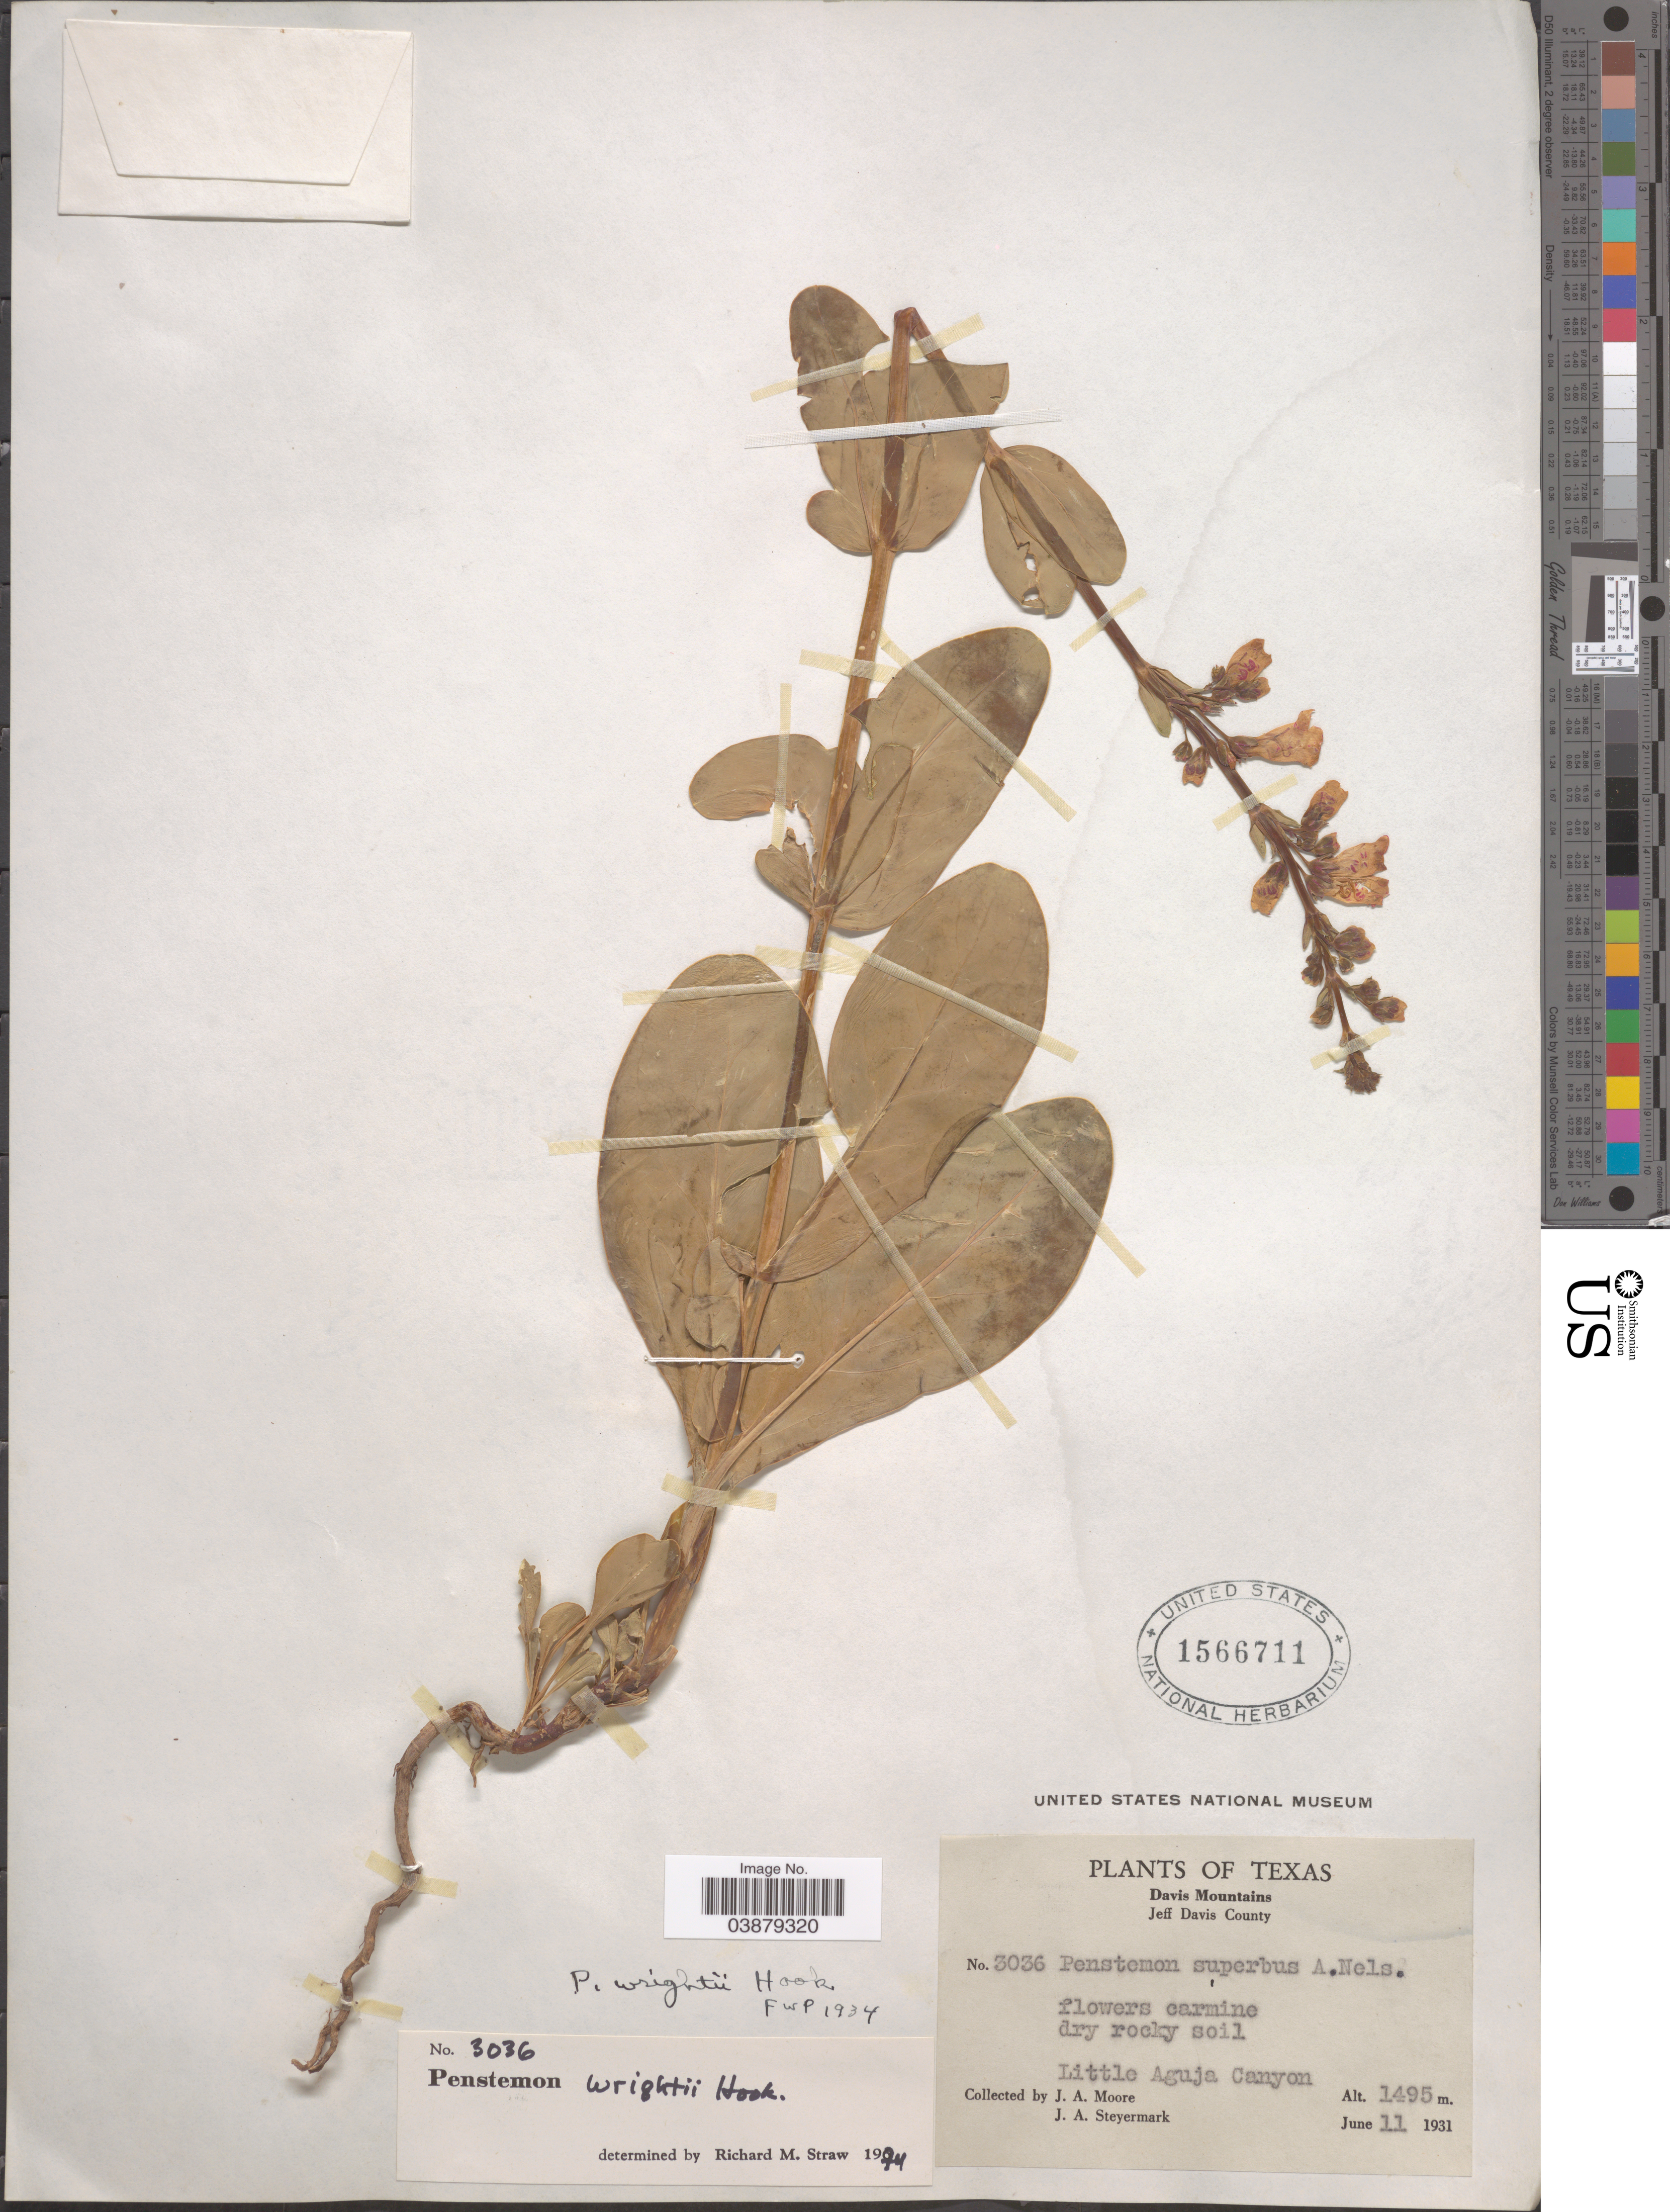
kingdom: Plantae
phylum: Tracheophyta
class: Magnoliopsida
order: Lamiales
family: Plantaginaceae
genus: Penstemon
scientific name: Penstemon wrightii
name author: Hook.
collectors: J. A. Moore & J. Steyermark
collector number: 3036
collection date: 1931-06-11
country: United States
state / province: Texas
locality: Davis Mountains. Jeff Davis County. Little Aguja Canyon.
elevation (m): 1495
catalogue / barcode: US 1566711